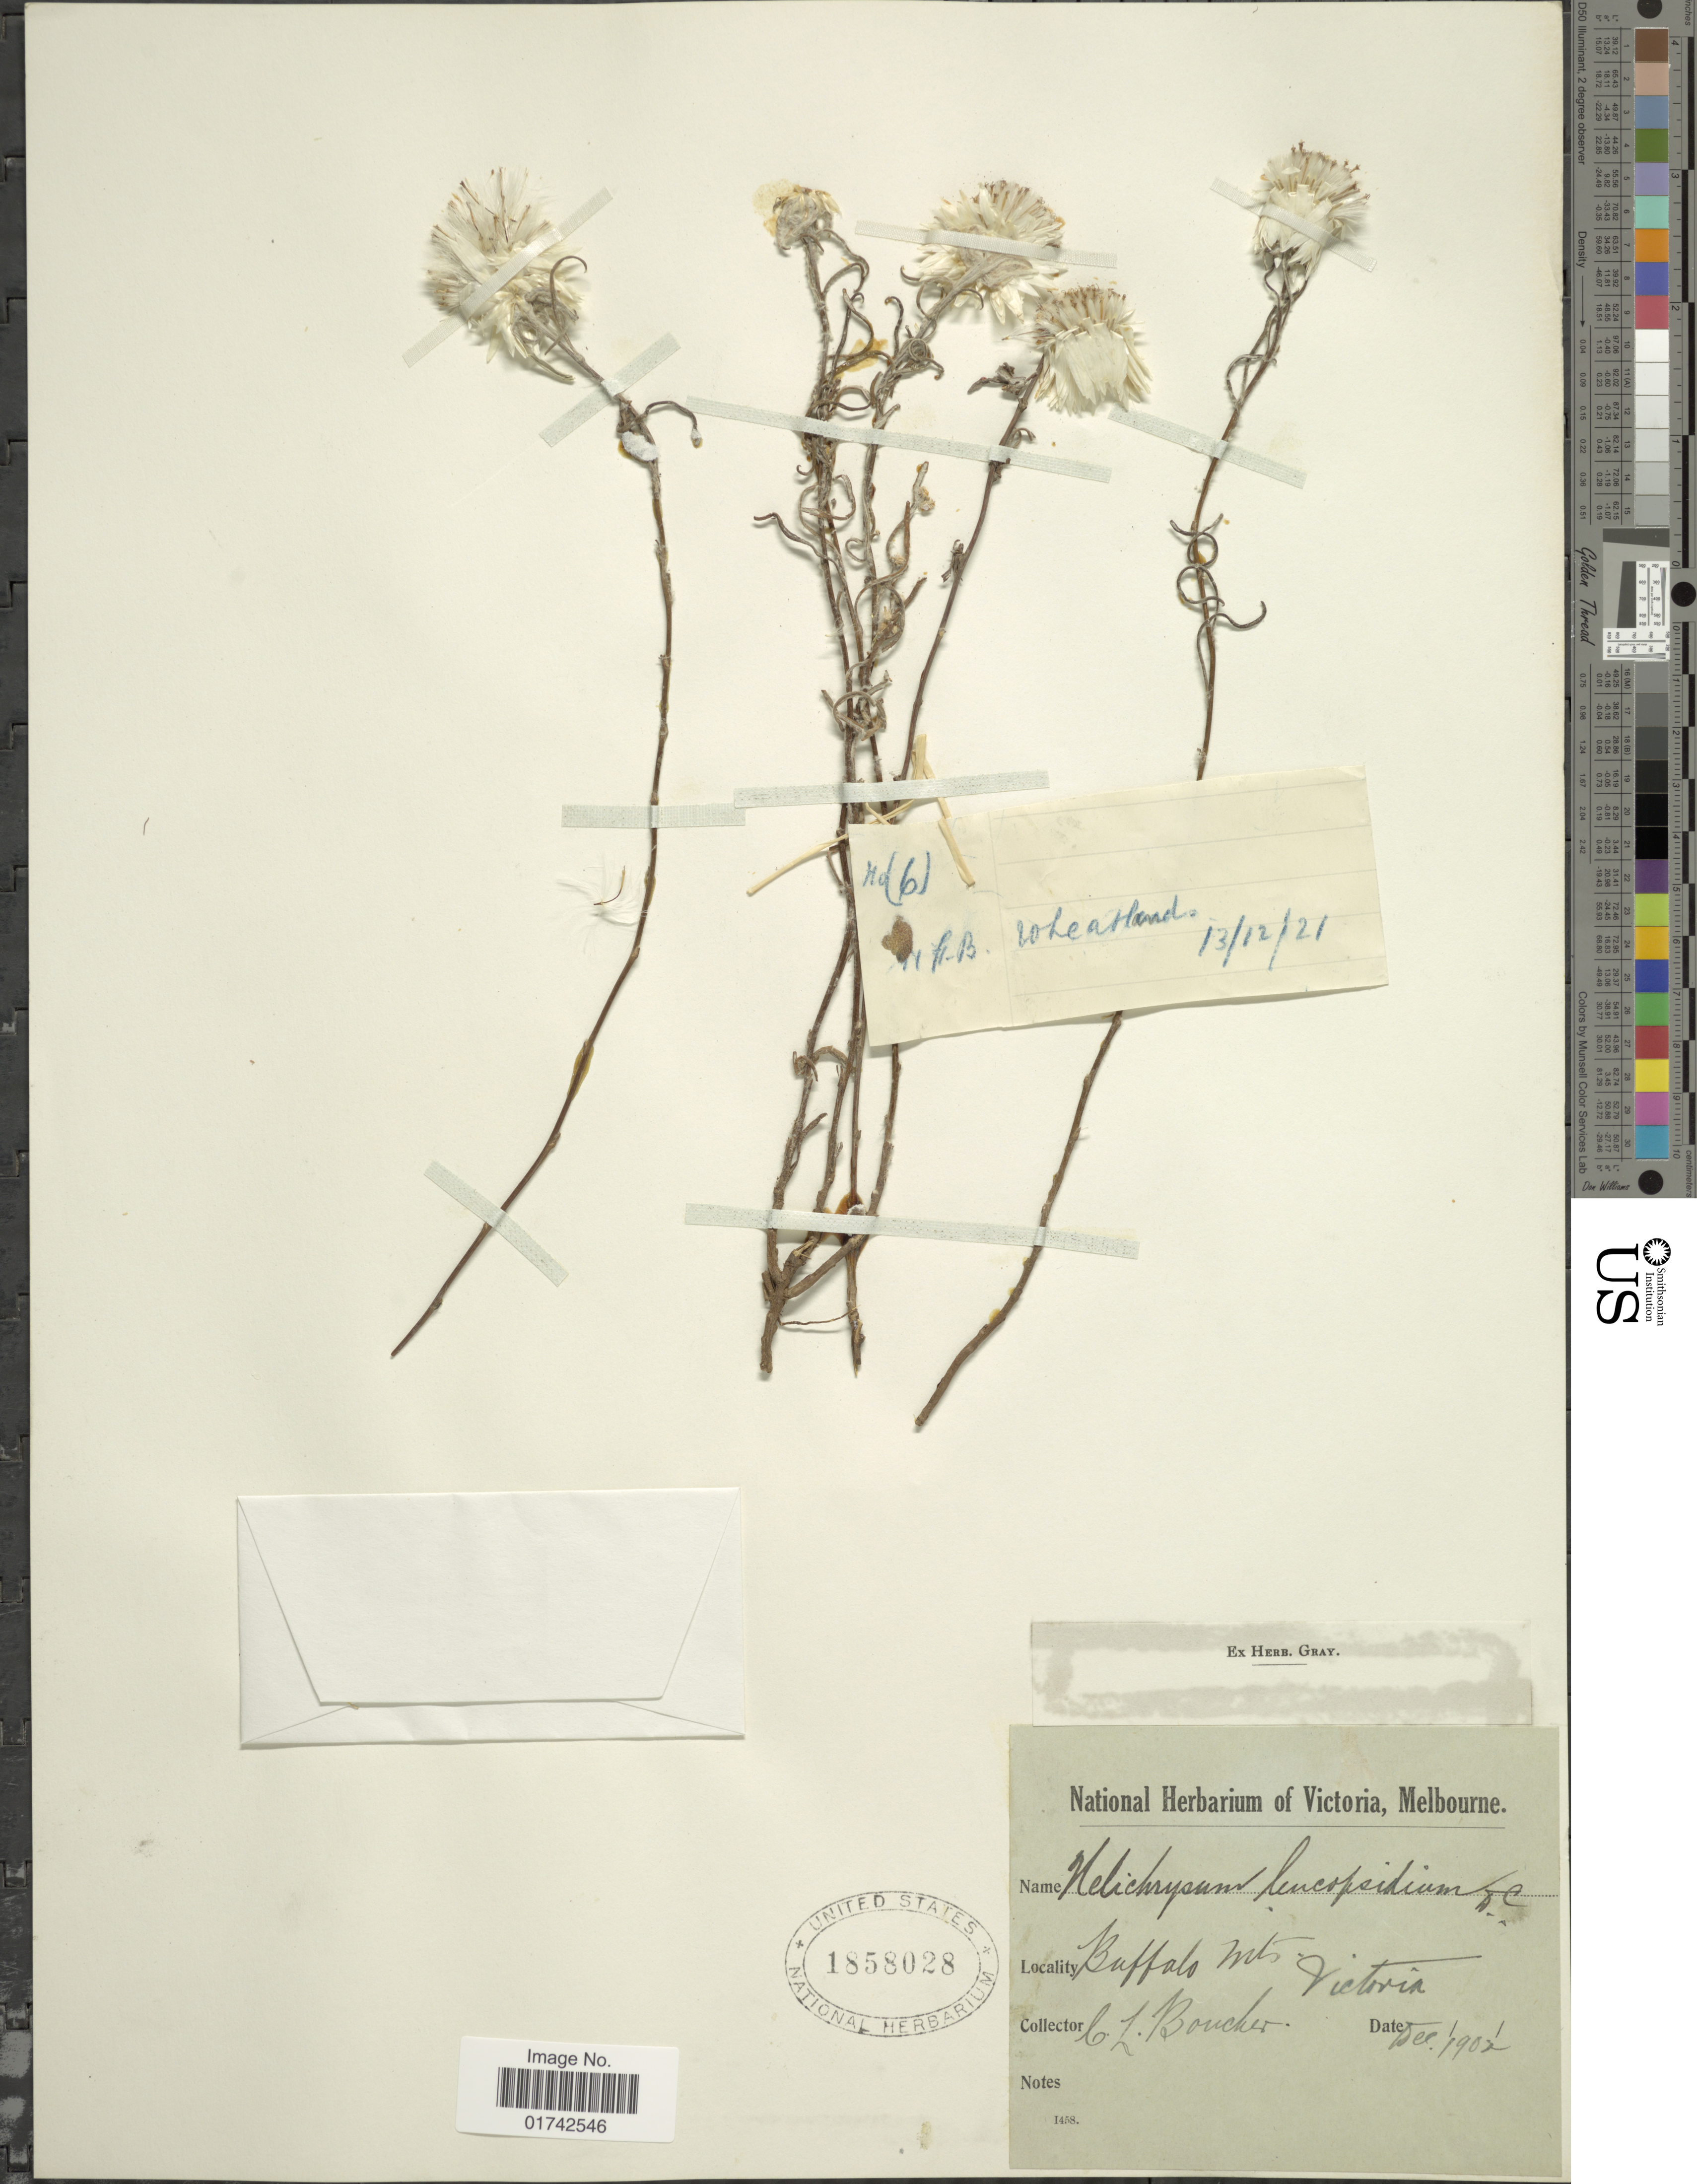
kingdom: Plantae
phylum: Tracheophyta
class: Magnoliopsida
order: Asterales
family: Asteraceae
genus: Helichrysum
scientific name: Helichrysum leucopsidium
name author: DC.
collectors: C. Boucher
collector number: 6*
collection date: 1902-12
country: Australia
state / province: Victoria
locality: Buffalo Mts. Victoria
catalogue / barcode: US 1858028